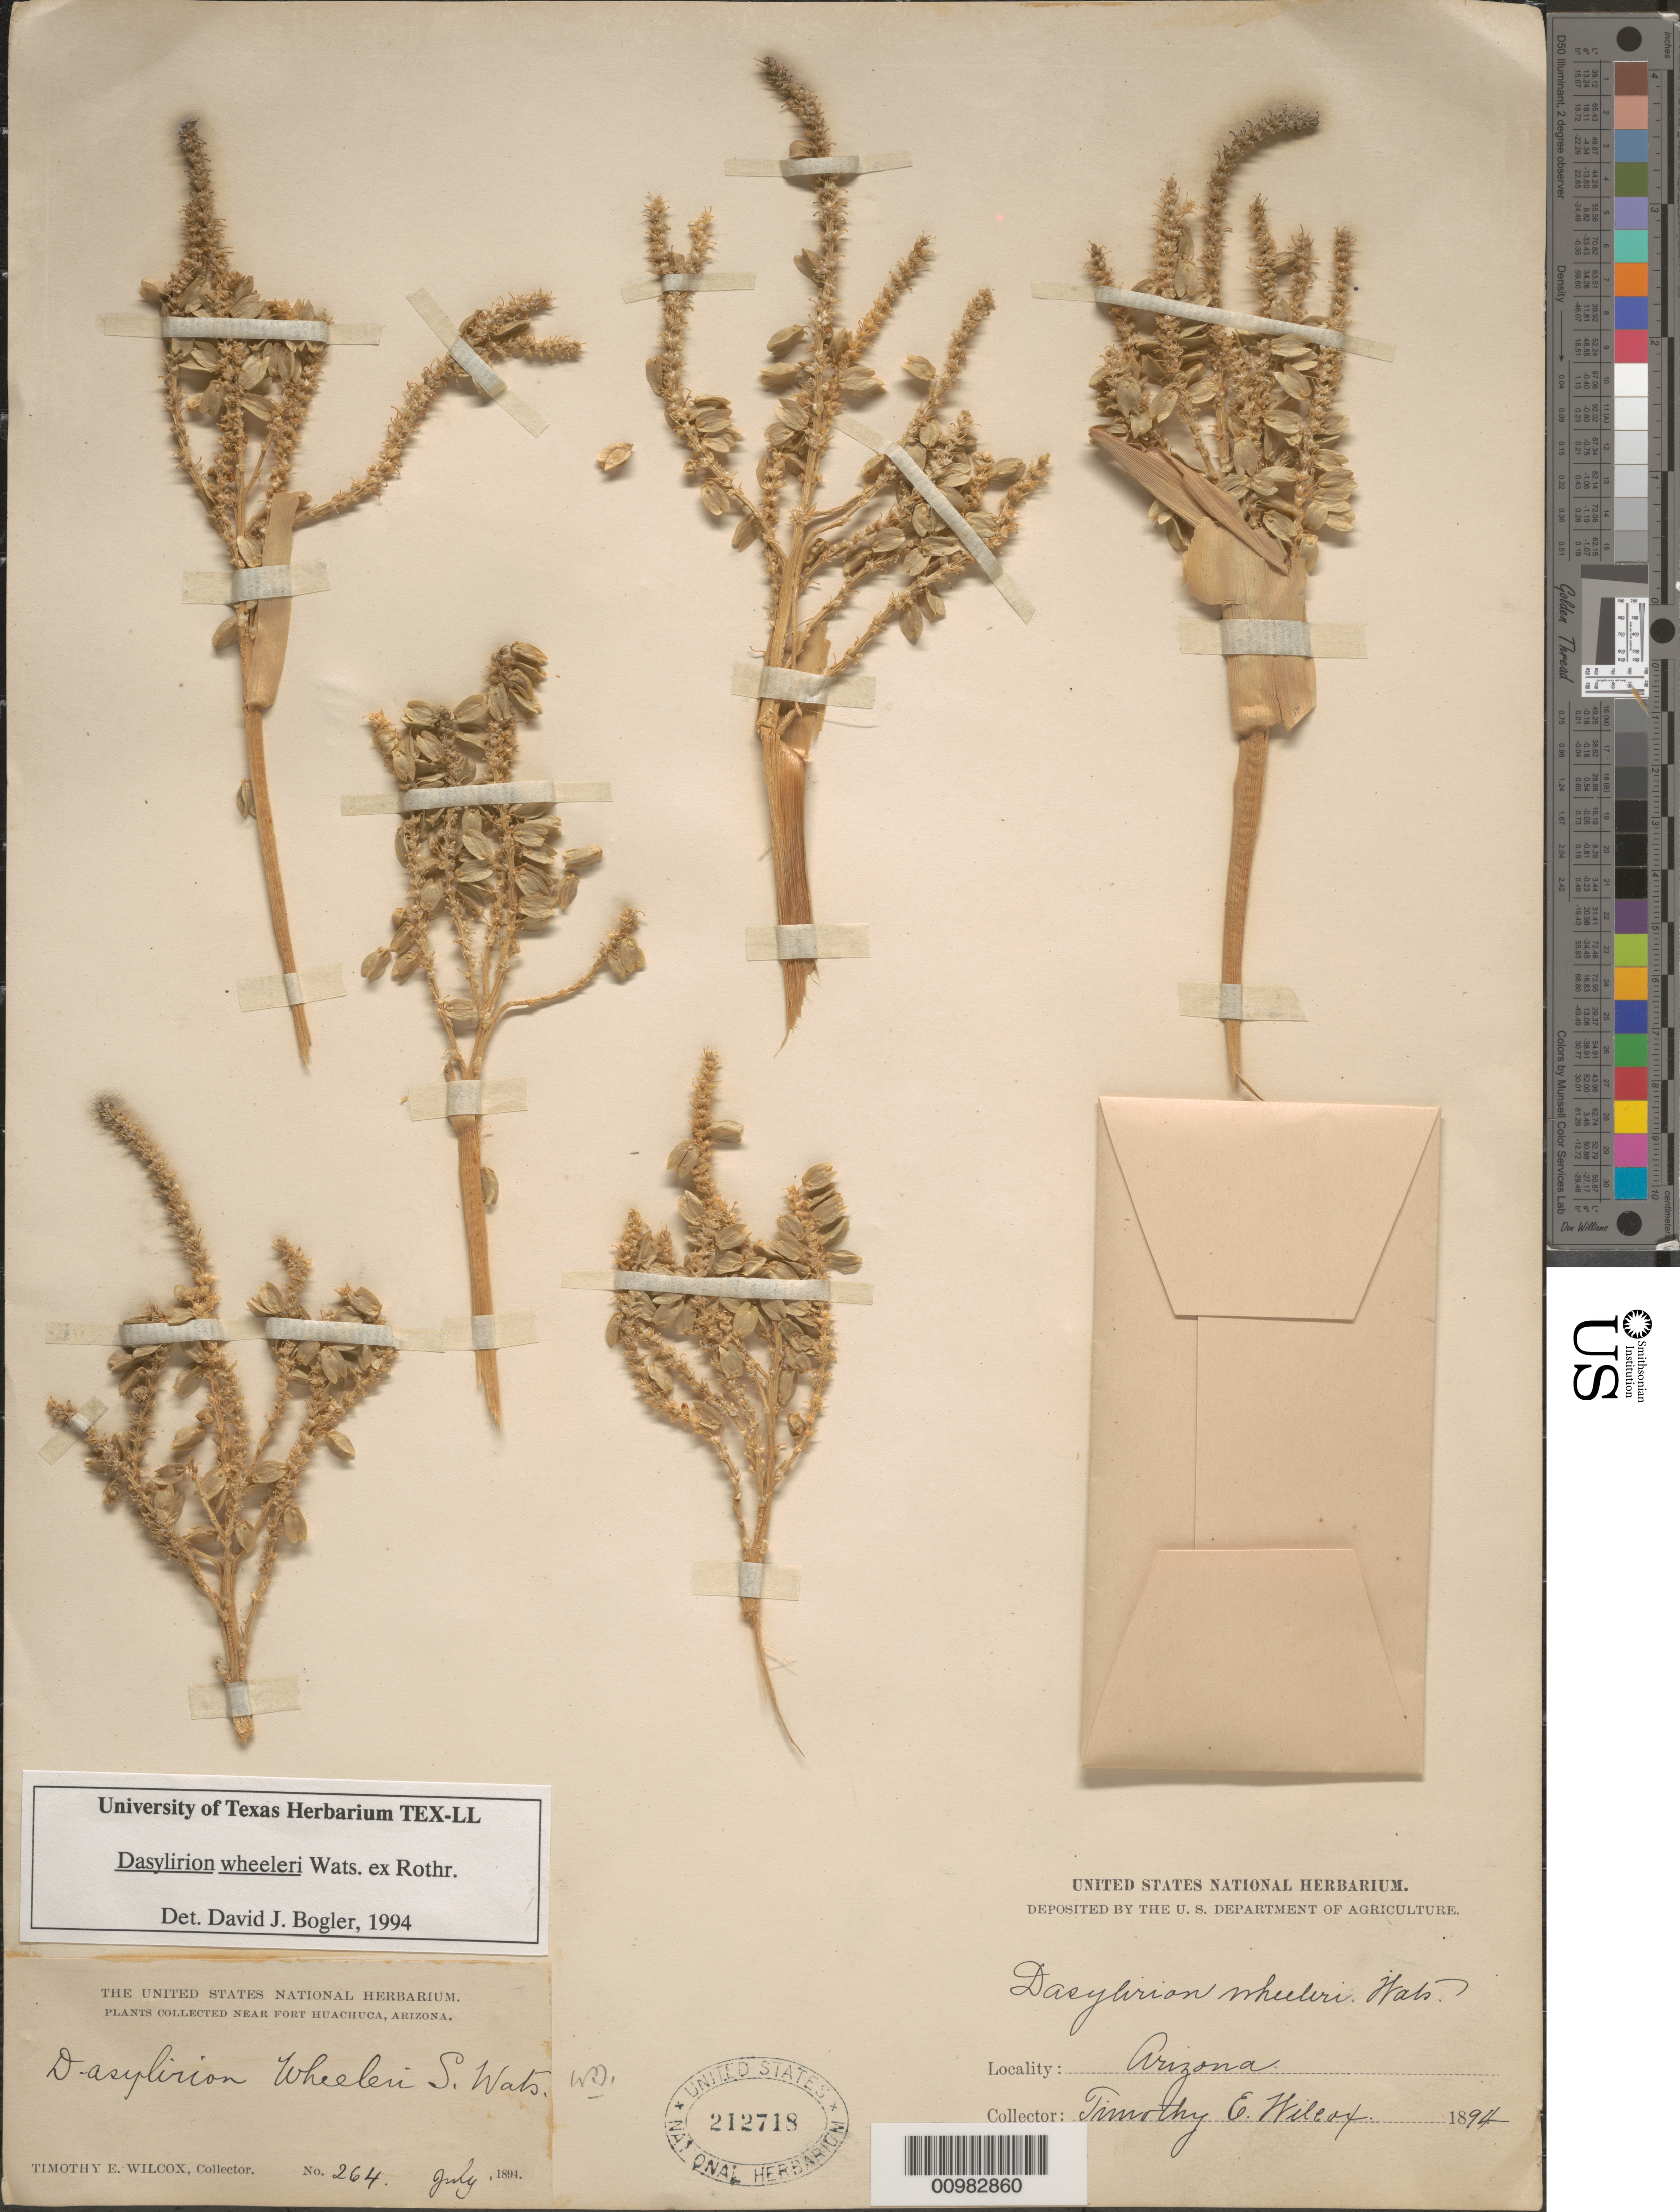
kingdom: Plantae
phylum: Tracheophyta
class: Liliopsida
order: Asparagales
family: Asparagaceae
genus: Dasylirion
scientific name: Dasylirion wheeleri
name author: S. Watson ex Rothr.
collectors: T. E. Wilcox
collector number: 264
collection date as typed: Jul 1894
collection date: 1894-07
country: United States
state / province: Arizona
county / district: Cochise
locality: Fort Huachuca.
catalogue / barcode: US 212718